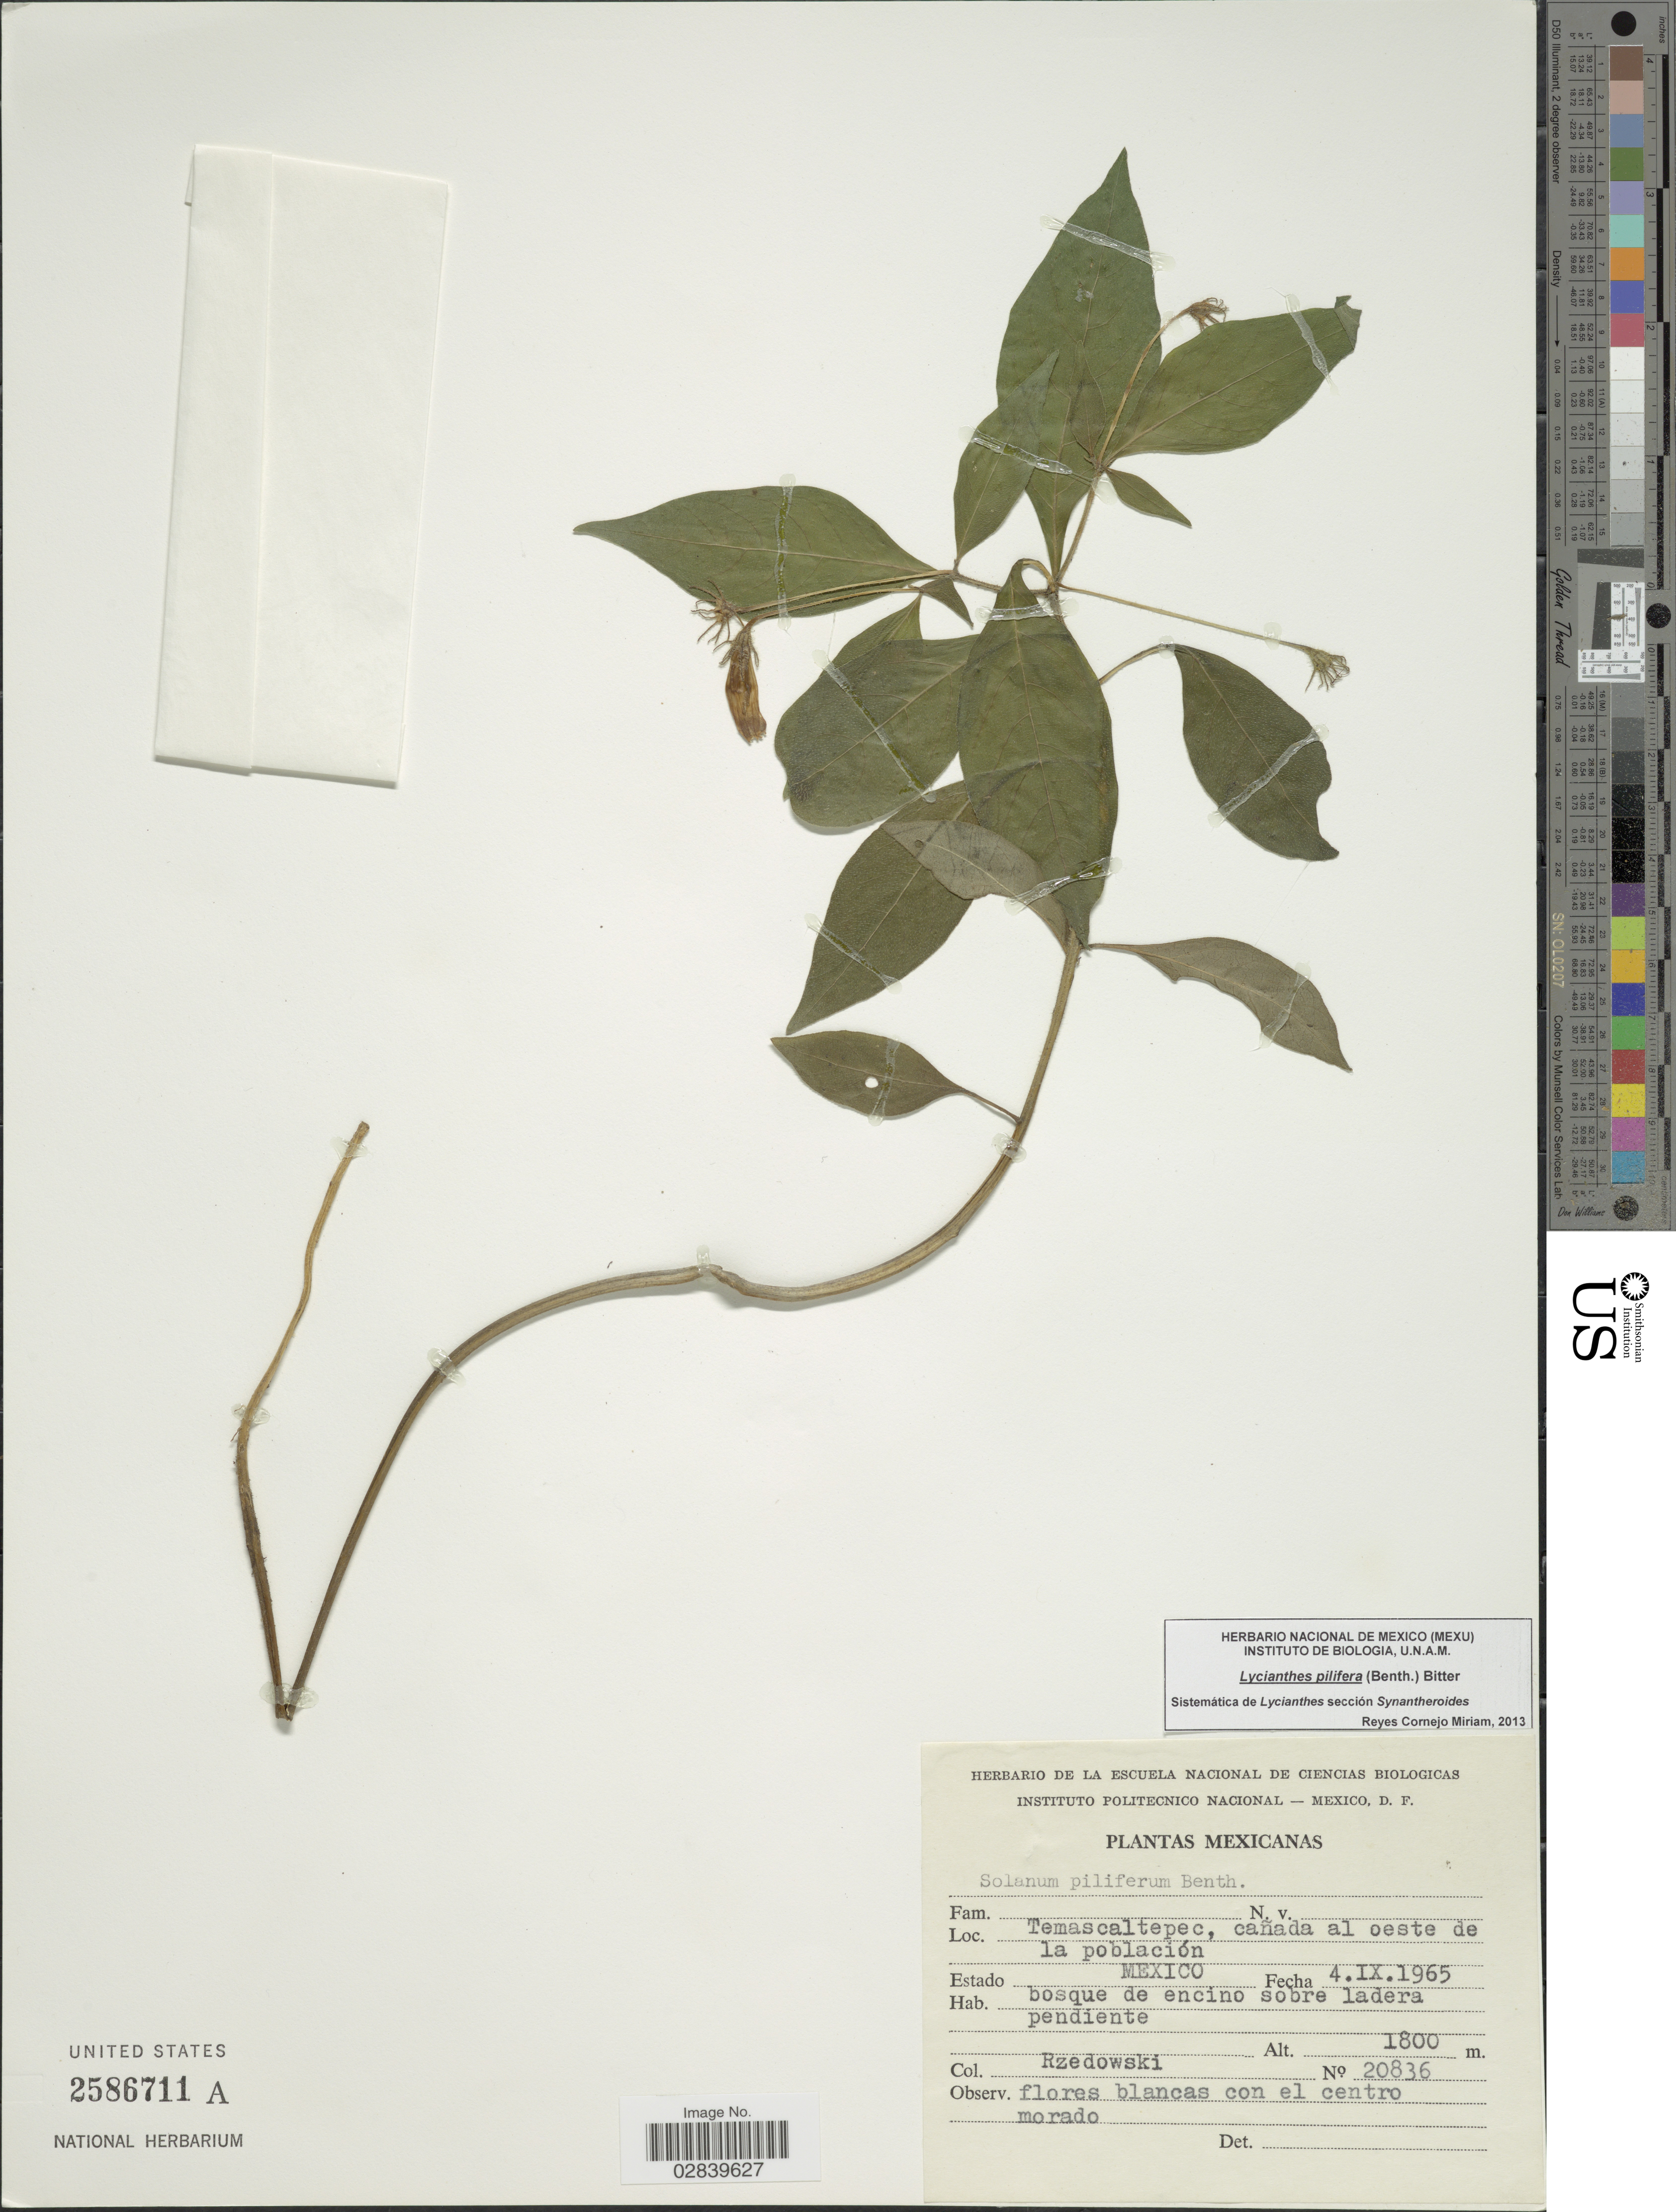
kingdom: Plantae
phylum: Tracheophyta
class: Magnoliopsida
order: Solanales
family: Solanaceae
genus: Lycianthes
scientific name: Lycianthes pilifera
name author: (Benth.) Bitter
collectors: Rzedowski, --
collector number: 20836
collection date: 1965-09-04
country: Mexico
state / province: México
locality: Temascaltepec, cañada al oeste e la población.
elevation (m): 1800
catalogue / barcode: US 2586711A